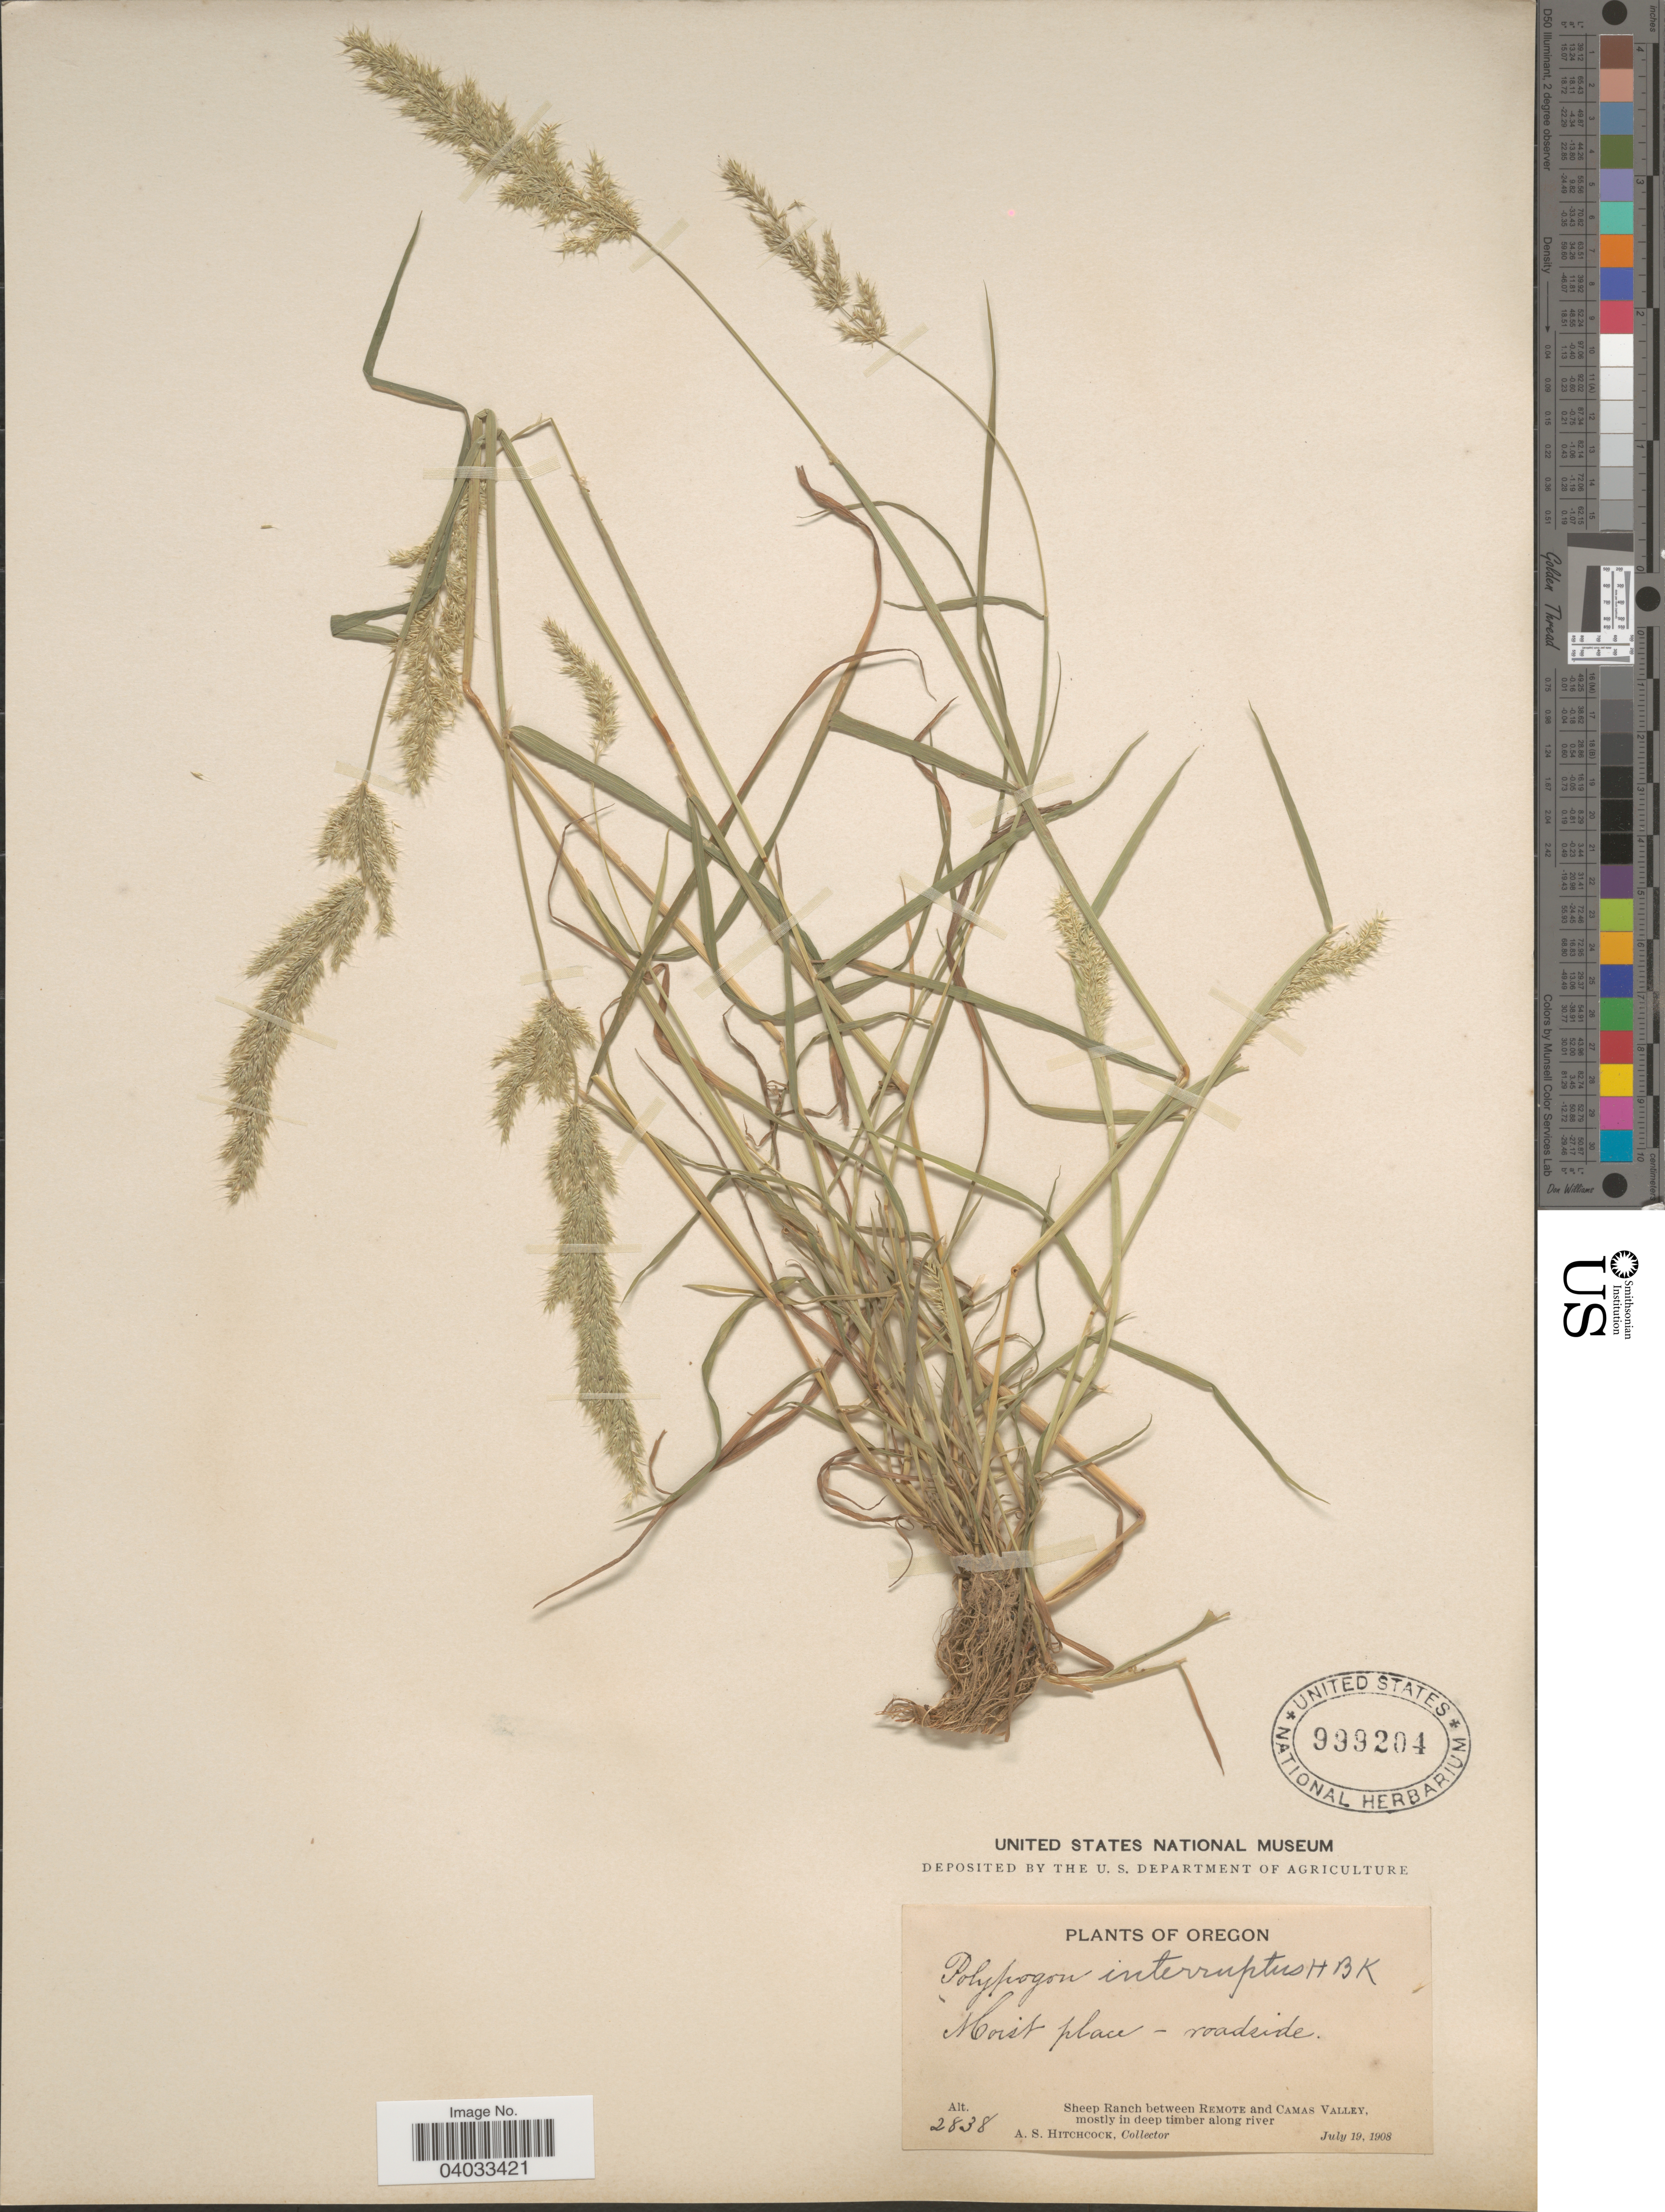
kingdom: Plantae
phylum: Tracheophyta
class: Liliopsida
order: Poales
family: Poaceae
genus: Polypogon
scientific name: Polypogon interruptus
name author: Kunth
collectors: A. S. Hitchcock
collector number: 2838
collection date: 1908-07-19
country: United States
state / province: Oregon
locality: Sheep Ranch between Remote and Camas Valley.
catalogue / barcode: US 999204